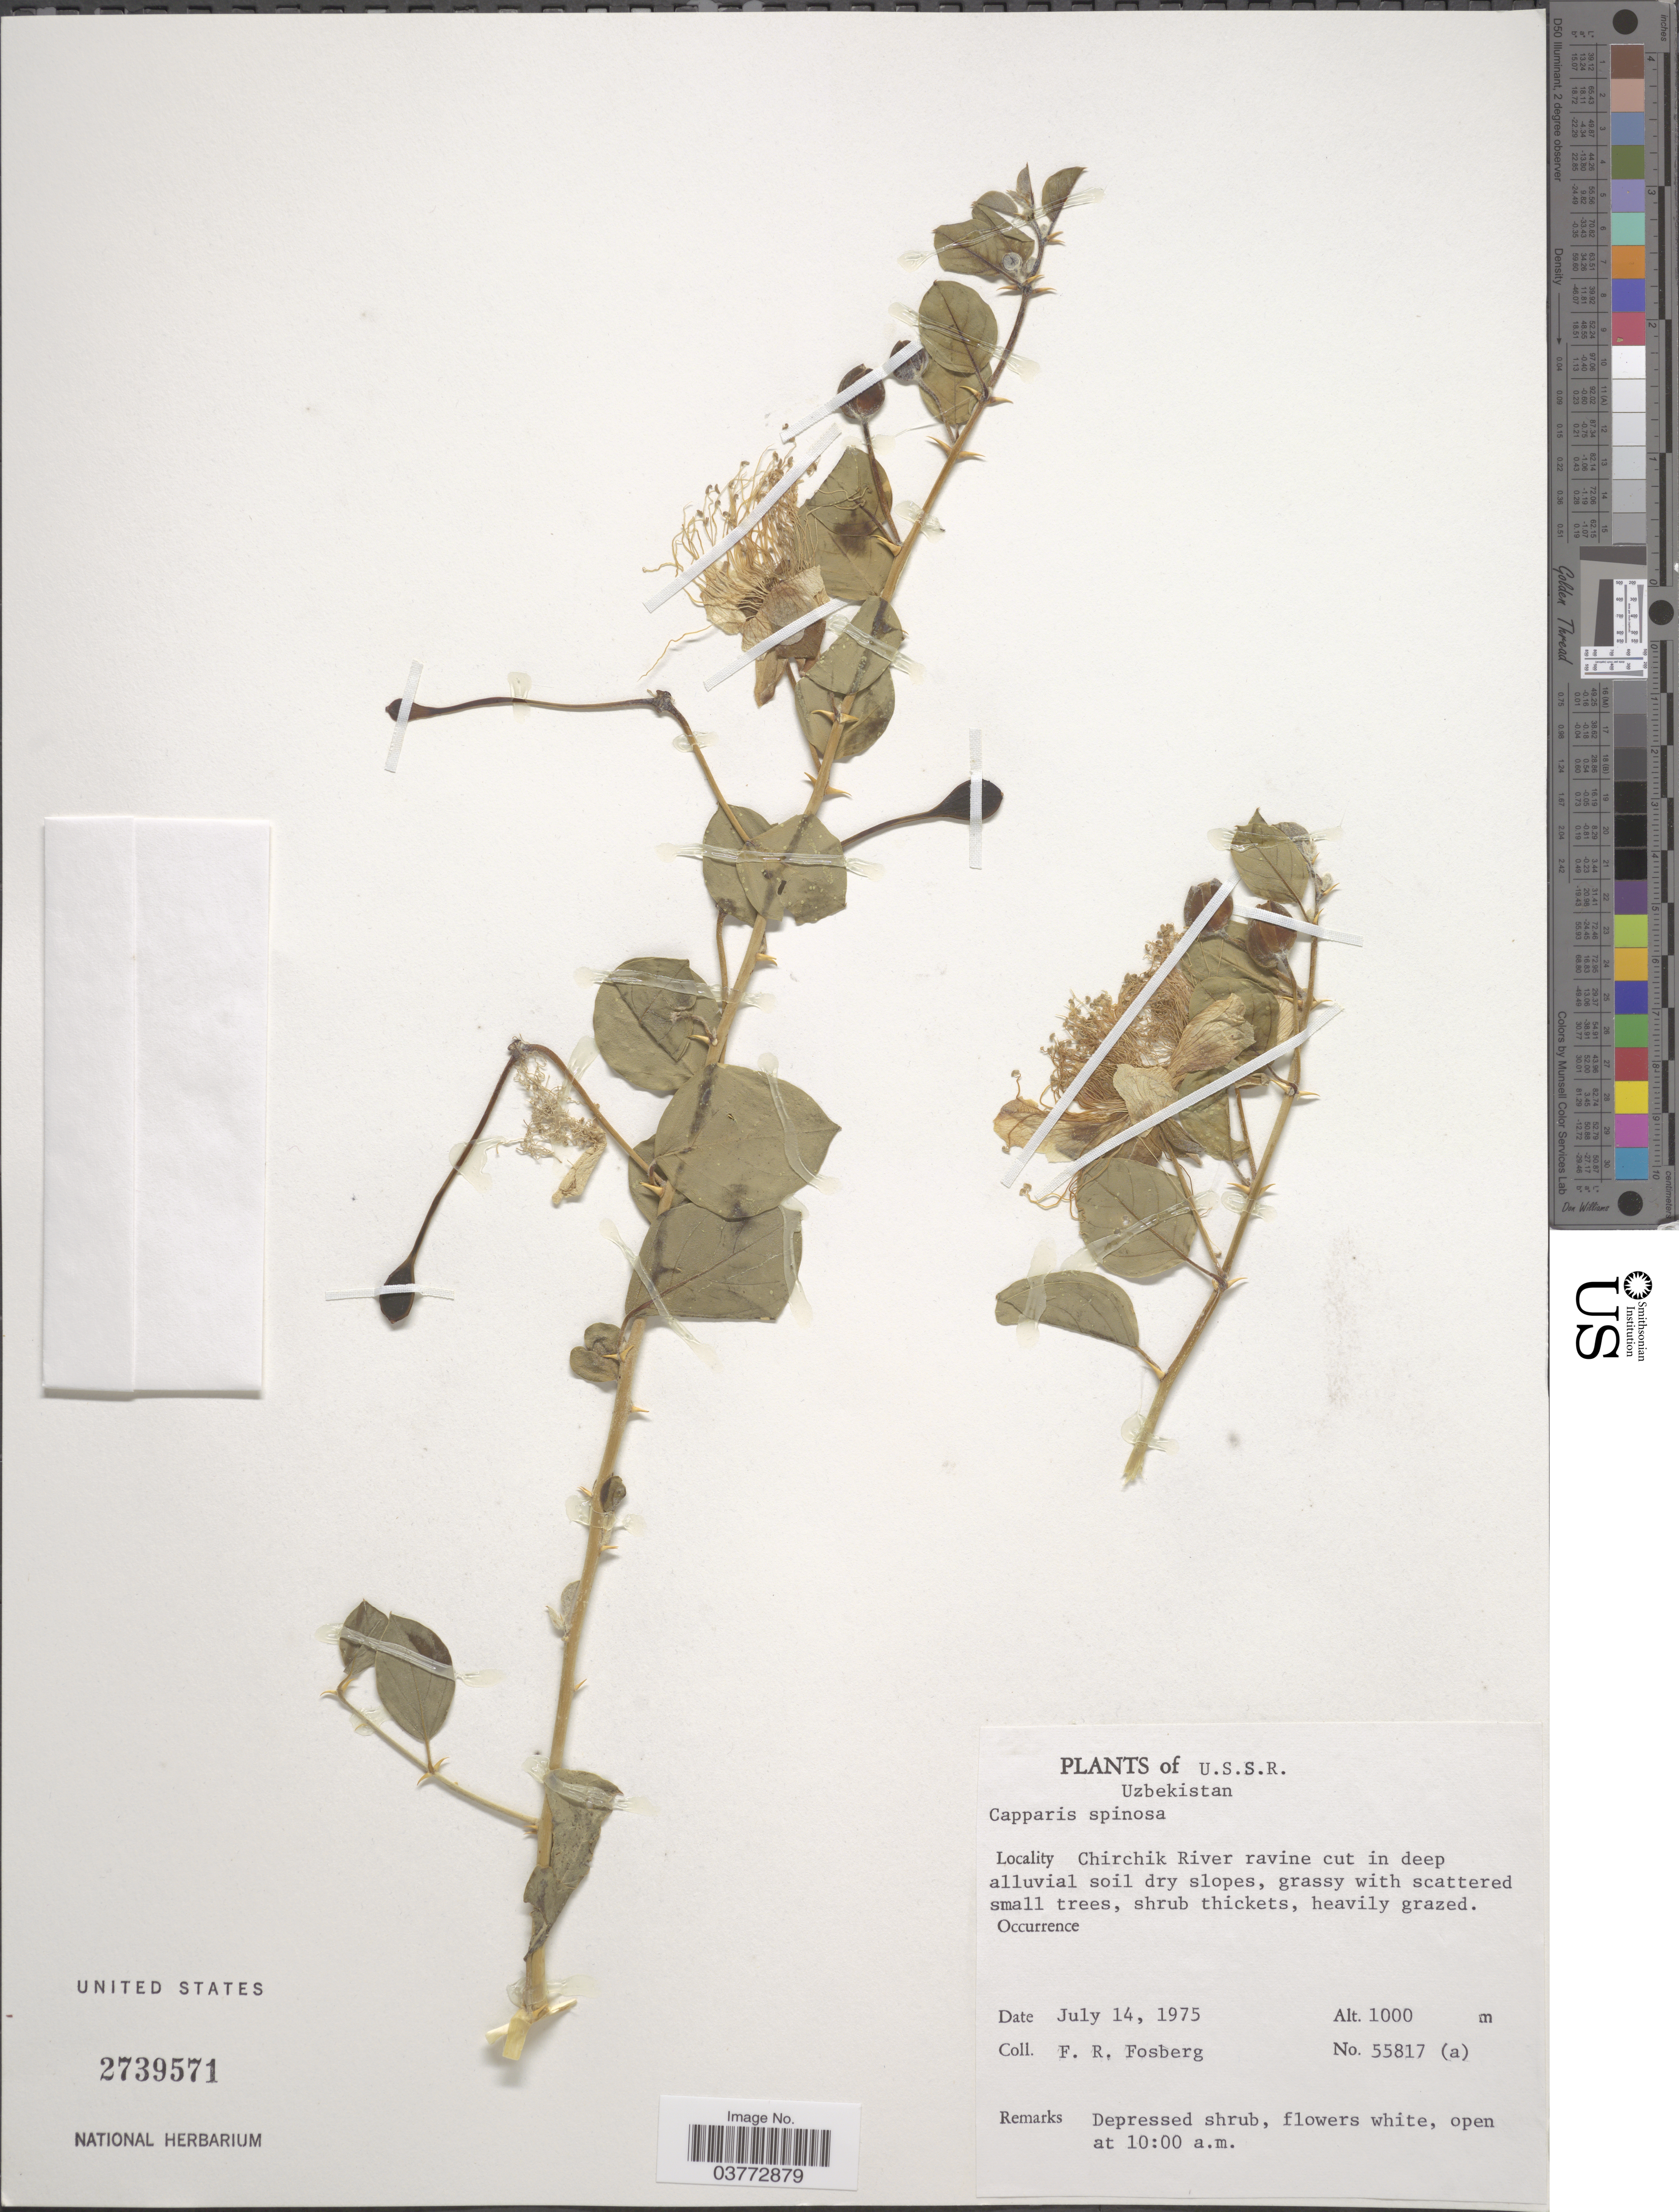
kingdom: Plantae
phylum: Tracheophyta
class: Magnoliopsida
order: Brassicales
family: Capparaceae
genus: Capparis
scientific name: Capparis spinosa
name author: L.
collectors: F. R. Fosberg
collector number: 55817(a)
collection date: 1975-07-14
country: Uzbekistan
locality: U.S.S.R. Chirchik River ravine cut in deep alluvial soil dry slopes.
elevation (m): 1000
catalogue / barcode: US 2739571